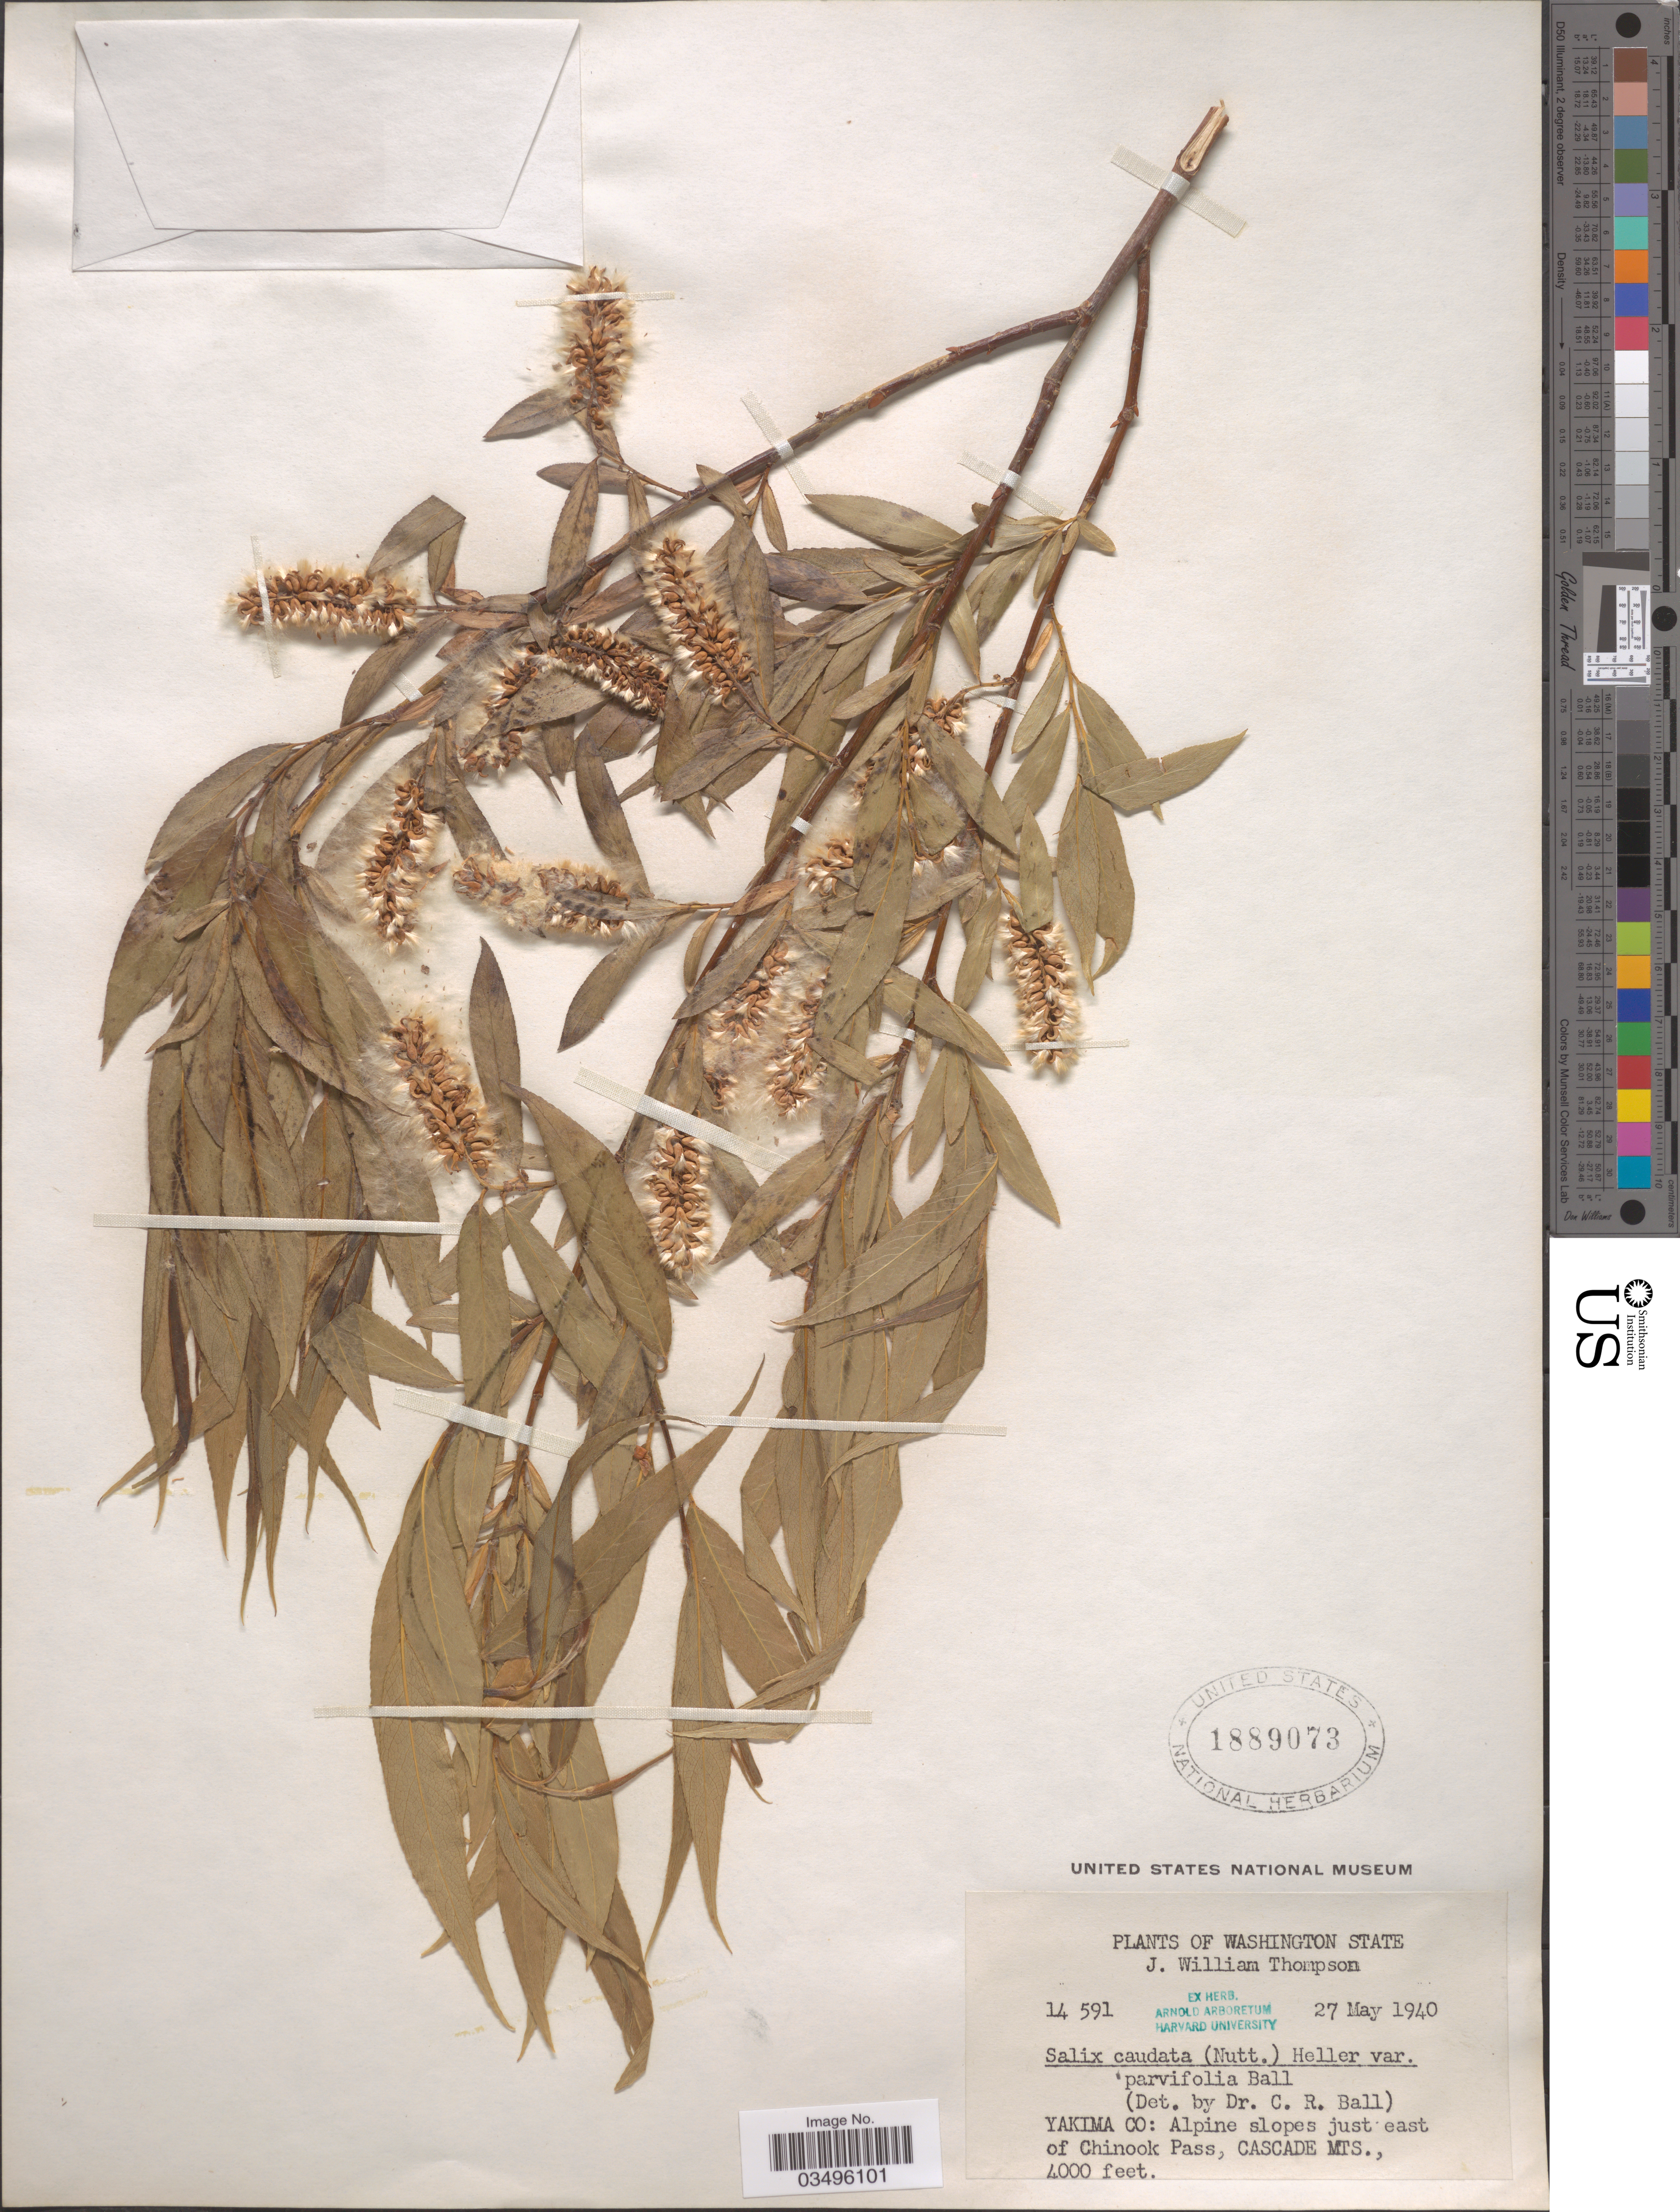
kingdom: Plantae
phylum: Tracheophyta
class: Magnoliopsida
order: Malpighiales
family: Salicaceae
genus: Salix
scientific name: Salix caudata var. parvifolia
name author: C.R. Ball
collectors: J. W. Thompson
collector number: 14591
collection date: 1940-05-27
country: United States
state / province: Washington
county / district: Yakima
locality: Yakima Co: Alpine slopes just east of Chinook Pass, Cascade Mts.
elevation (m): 1219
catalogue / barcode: US 1889073